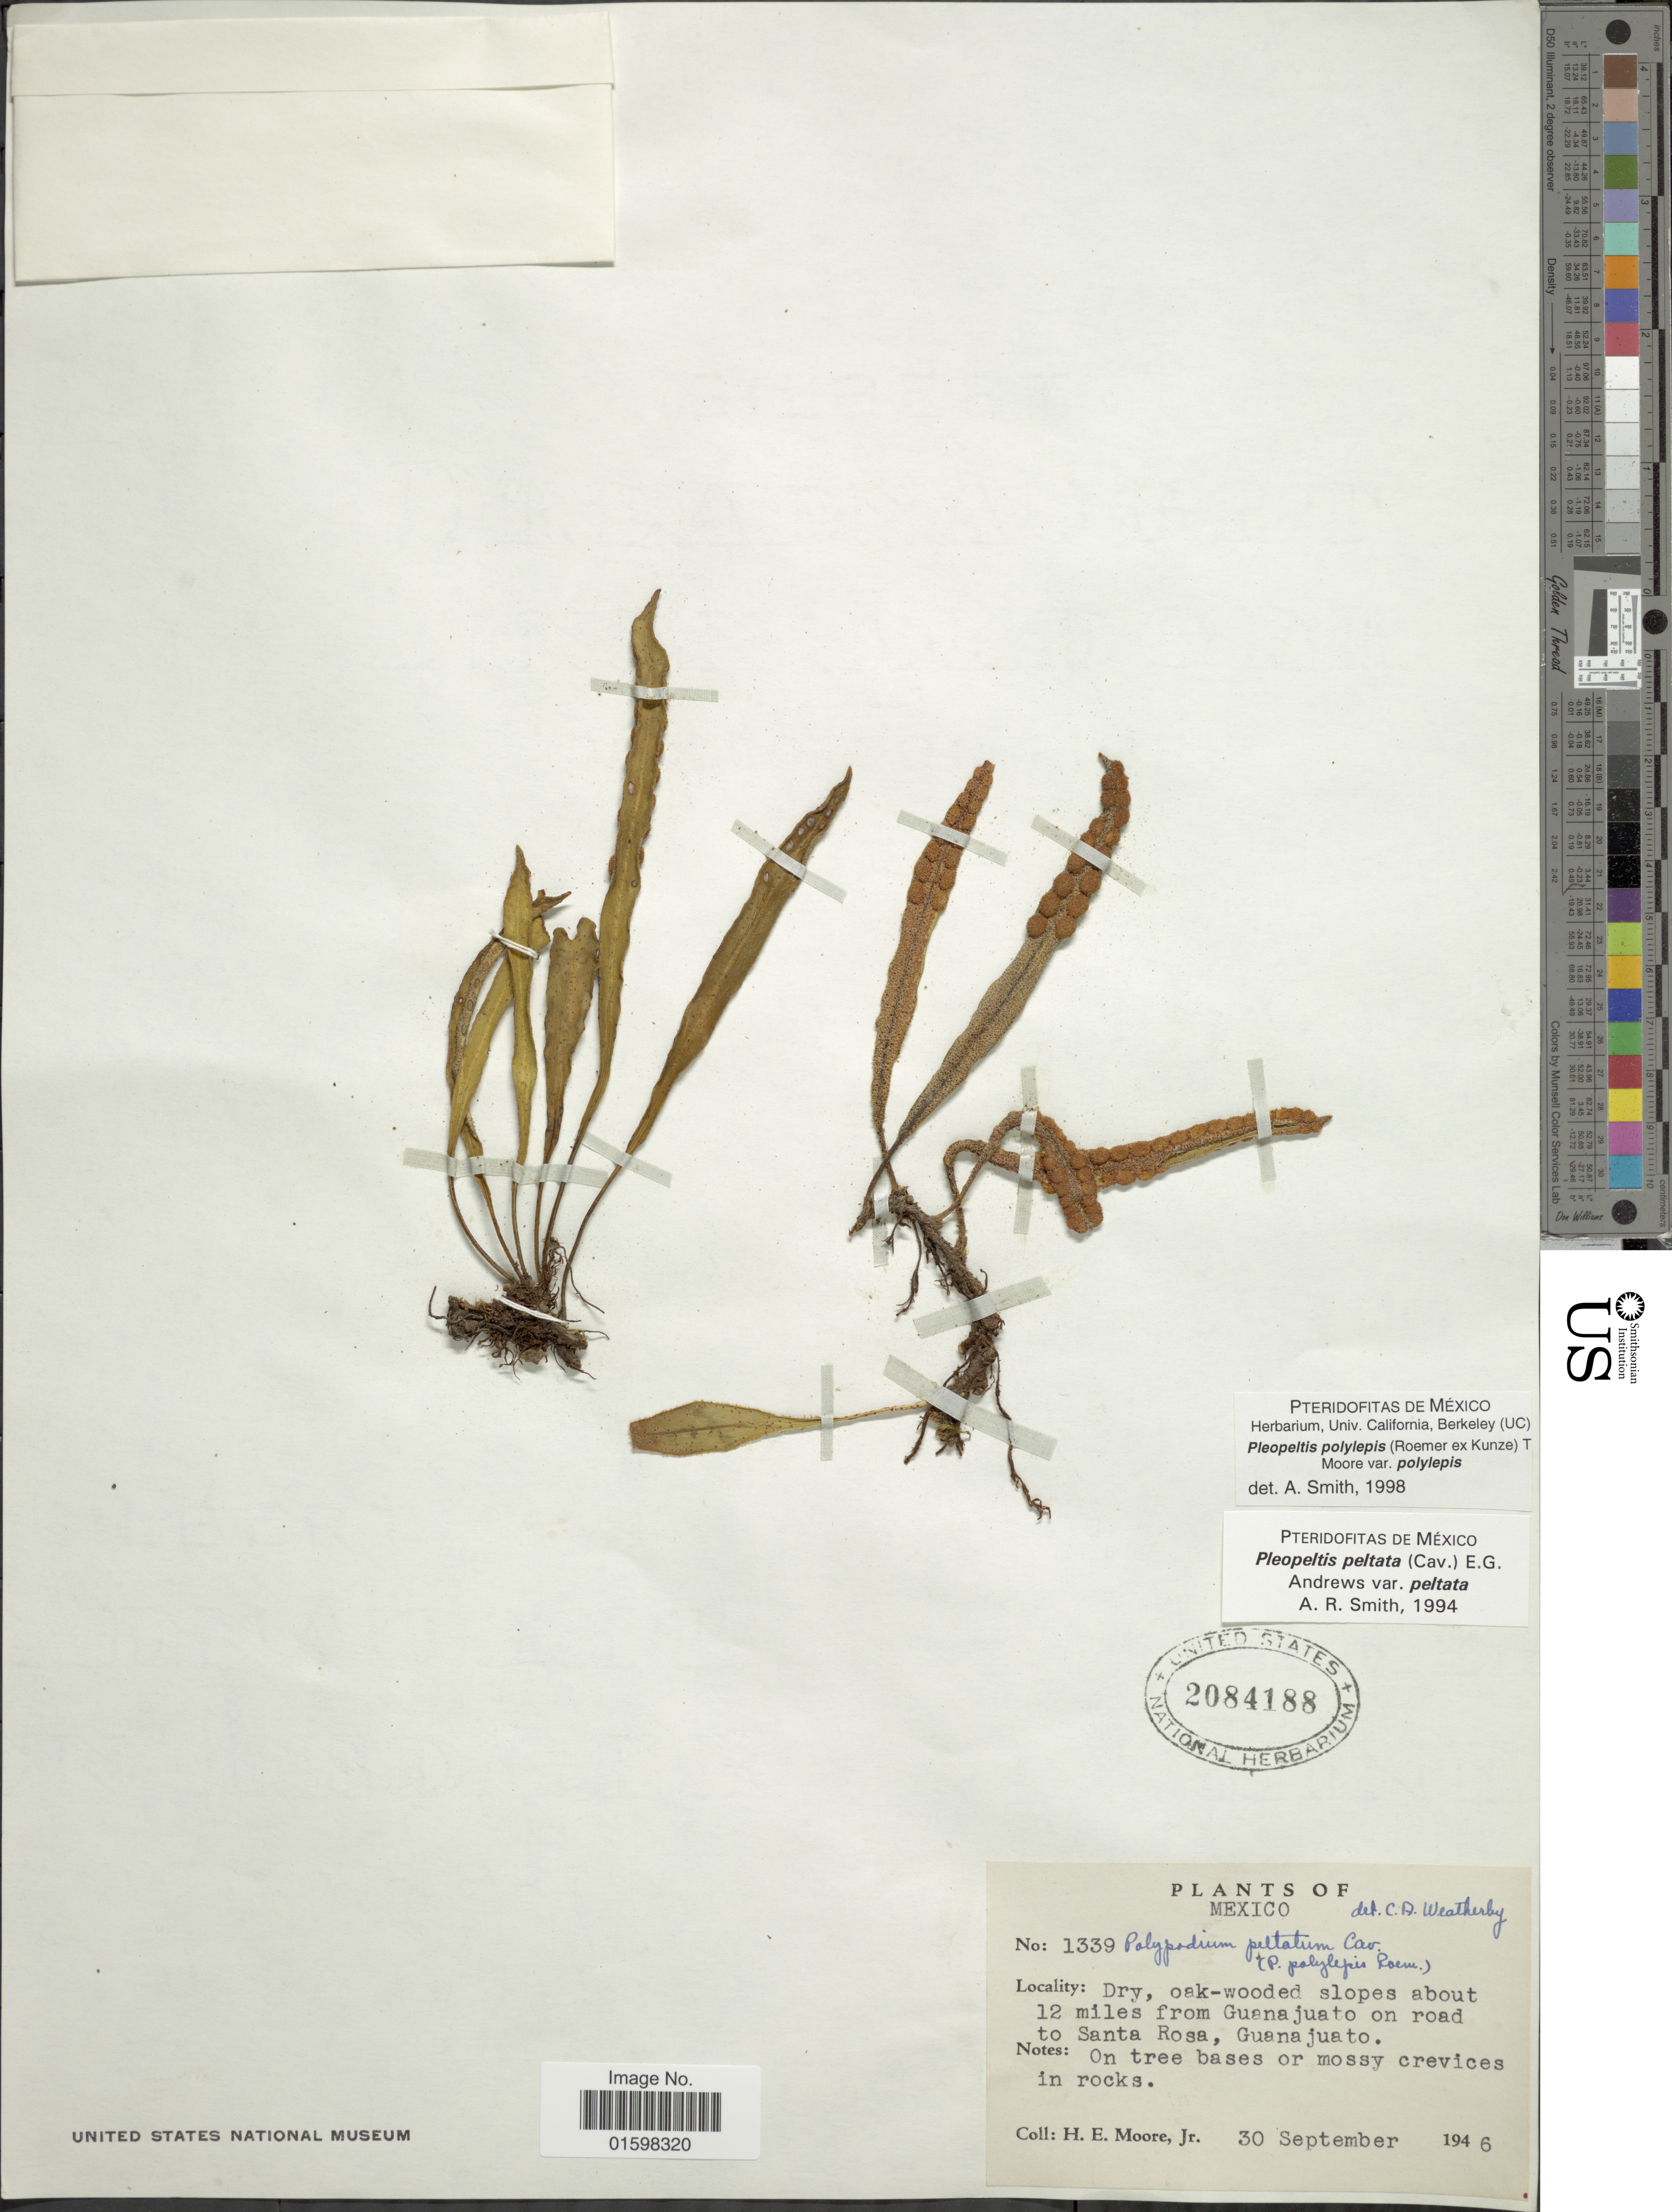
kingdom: Plantae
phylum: Tracheophyta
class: Polypodiopsida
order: Polypodiales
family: Polypodiaceae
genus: Pleopeltis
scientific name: Pleopeltis polylepis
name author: (Roem. ex Kunze) T. Moore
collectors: H. Moore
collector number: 1339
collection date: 1946-09-30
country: Mexico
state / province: Guanajuato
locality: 12 miles from Guanajuato on road to santa Rosa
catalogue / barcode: US 2084188